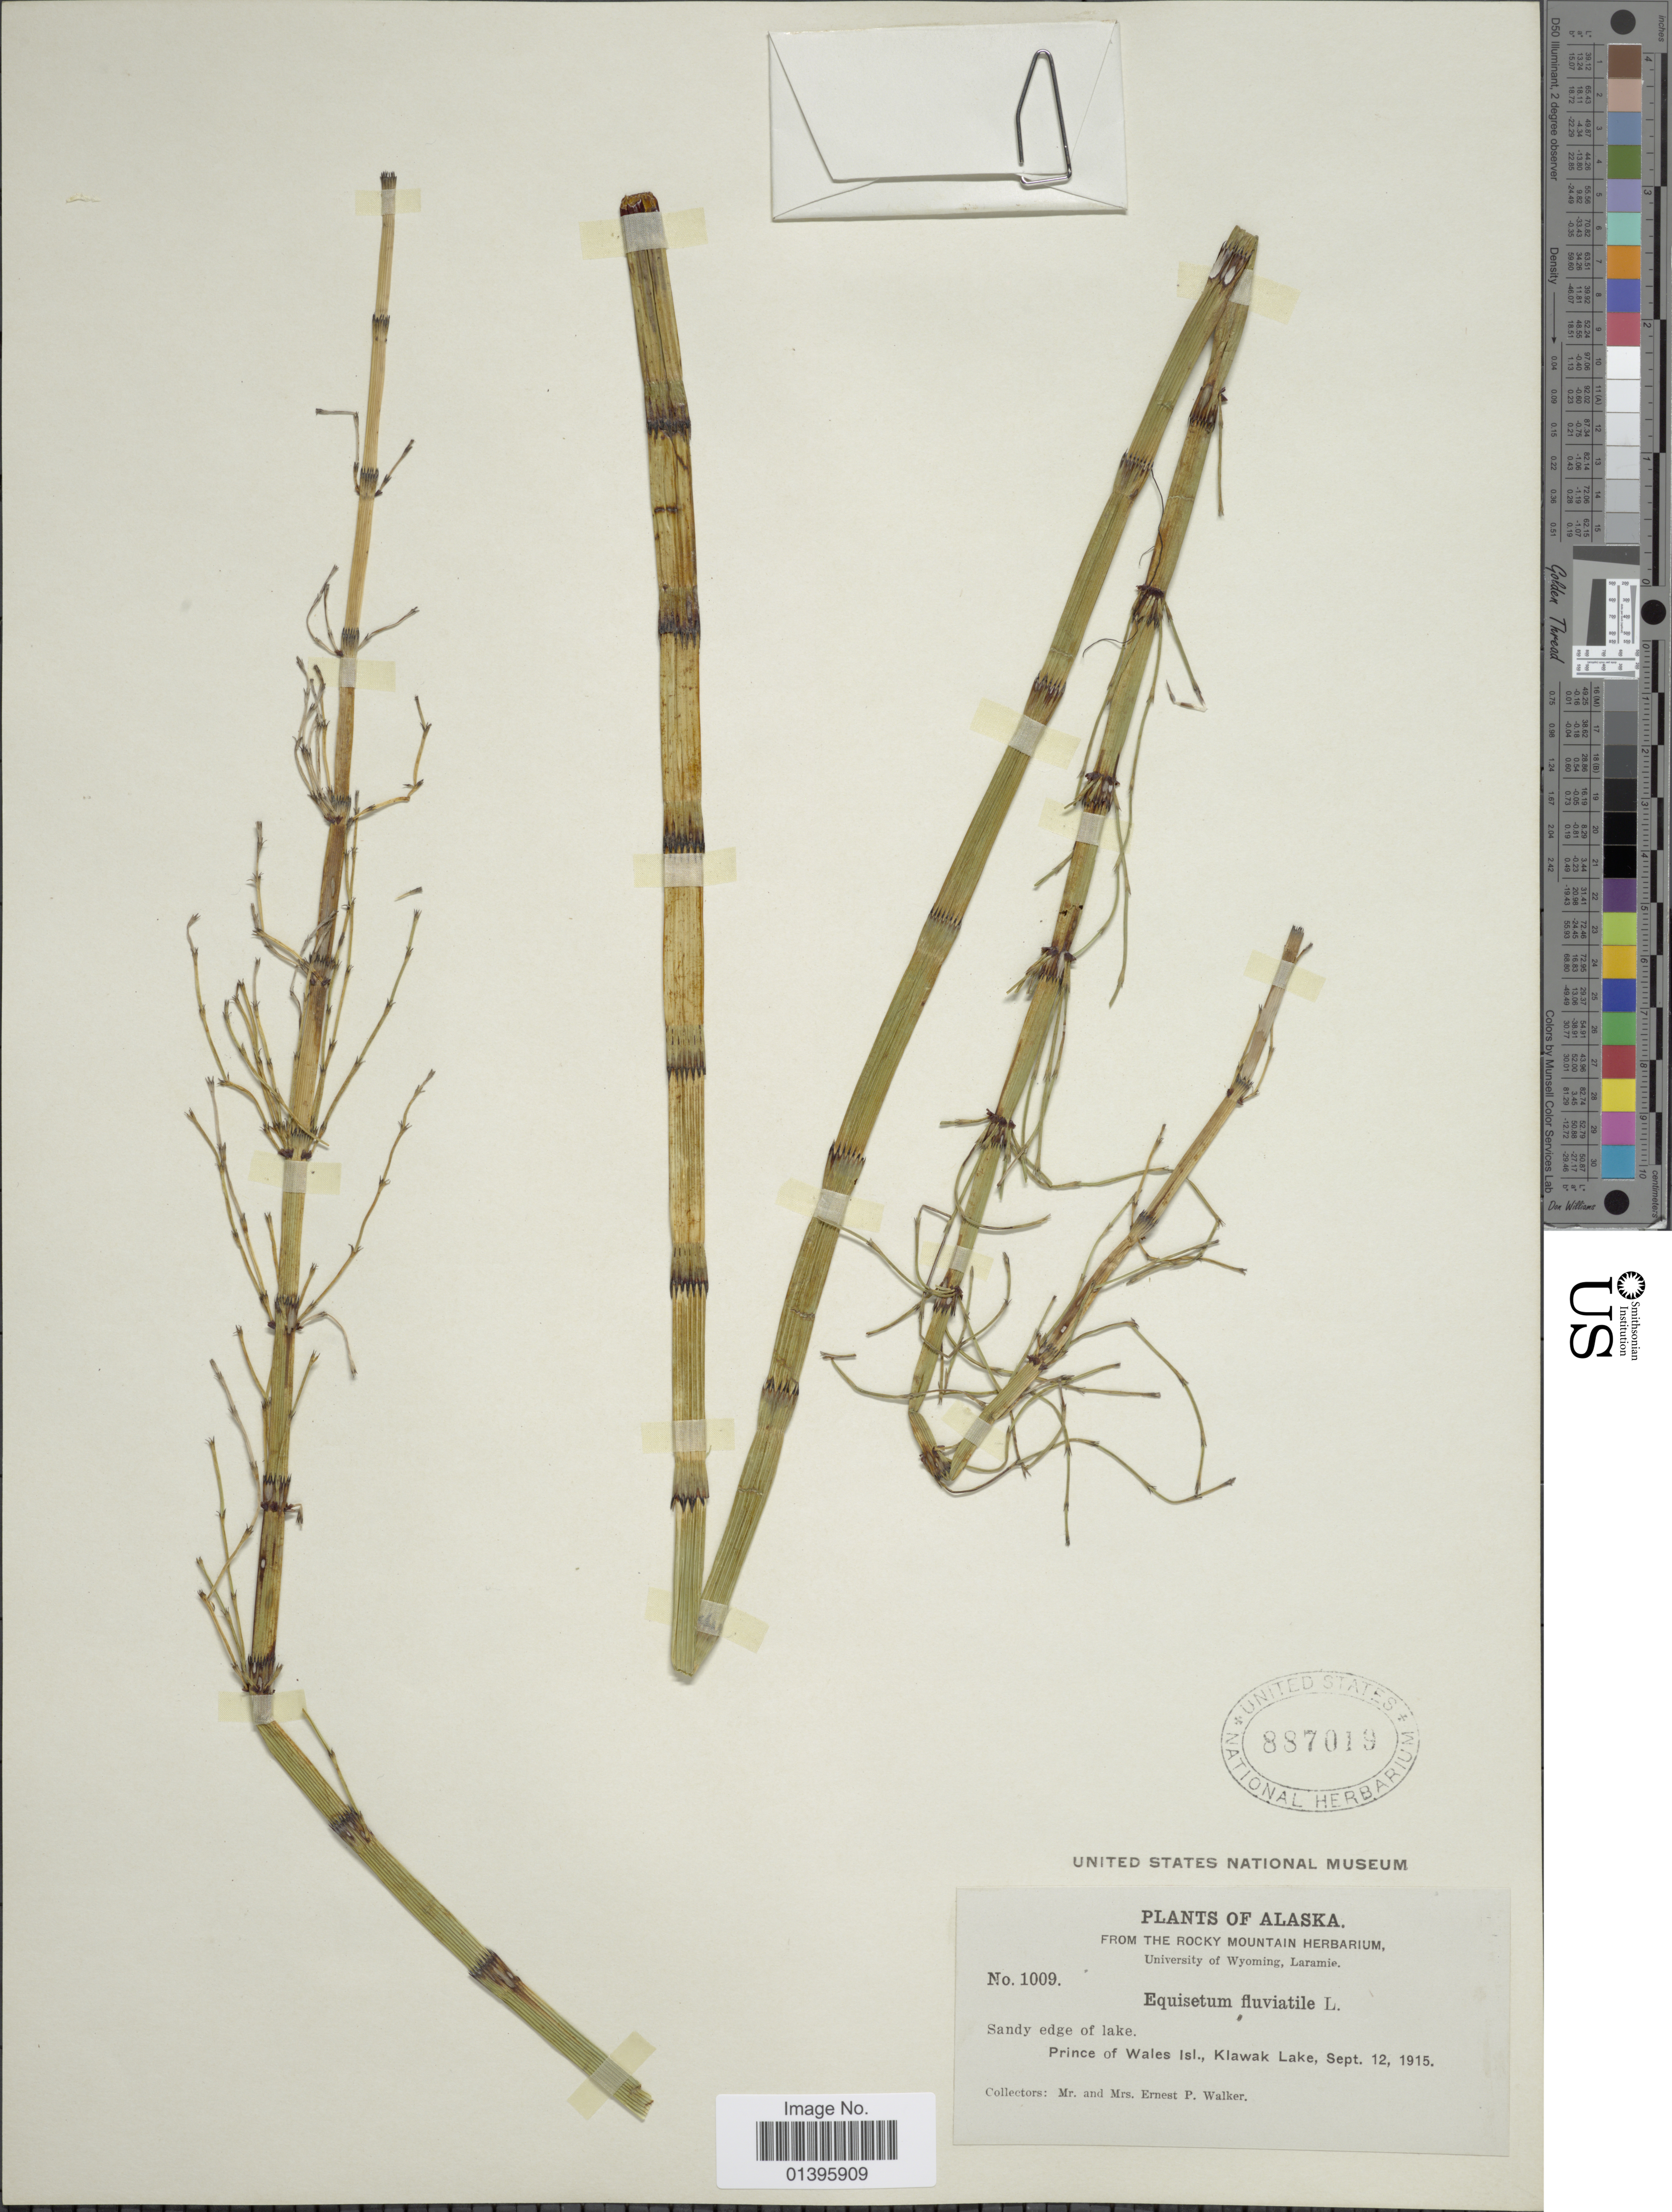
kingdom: Plantae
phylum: Tracheophyta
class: Polypodiopsida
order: Equisetales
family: Equisetaceae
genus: Equisetum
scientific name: Equisetum fluviatile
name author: L.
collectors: E. P. Walker & E. Walker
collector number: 1009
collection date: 1915-09-12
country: United States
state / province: Alaska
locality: Prince of Wales Isl., Klawak Lake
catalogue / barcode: US 887019